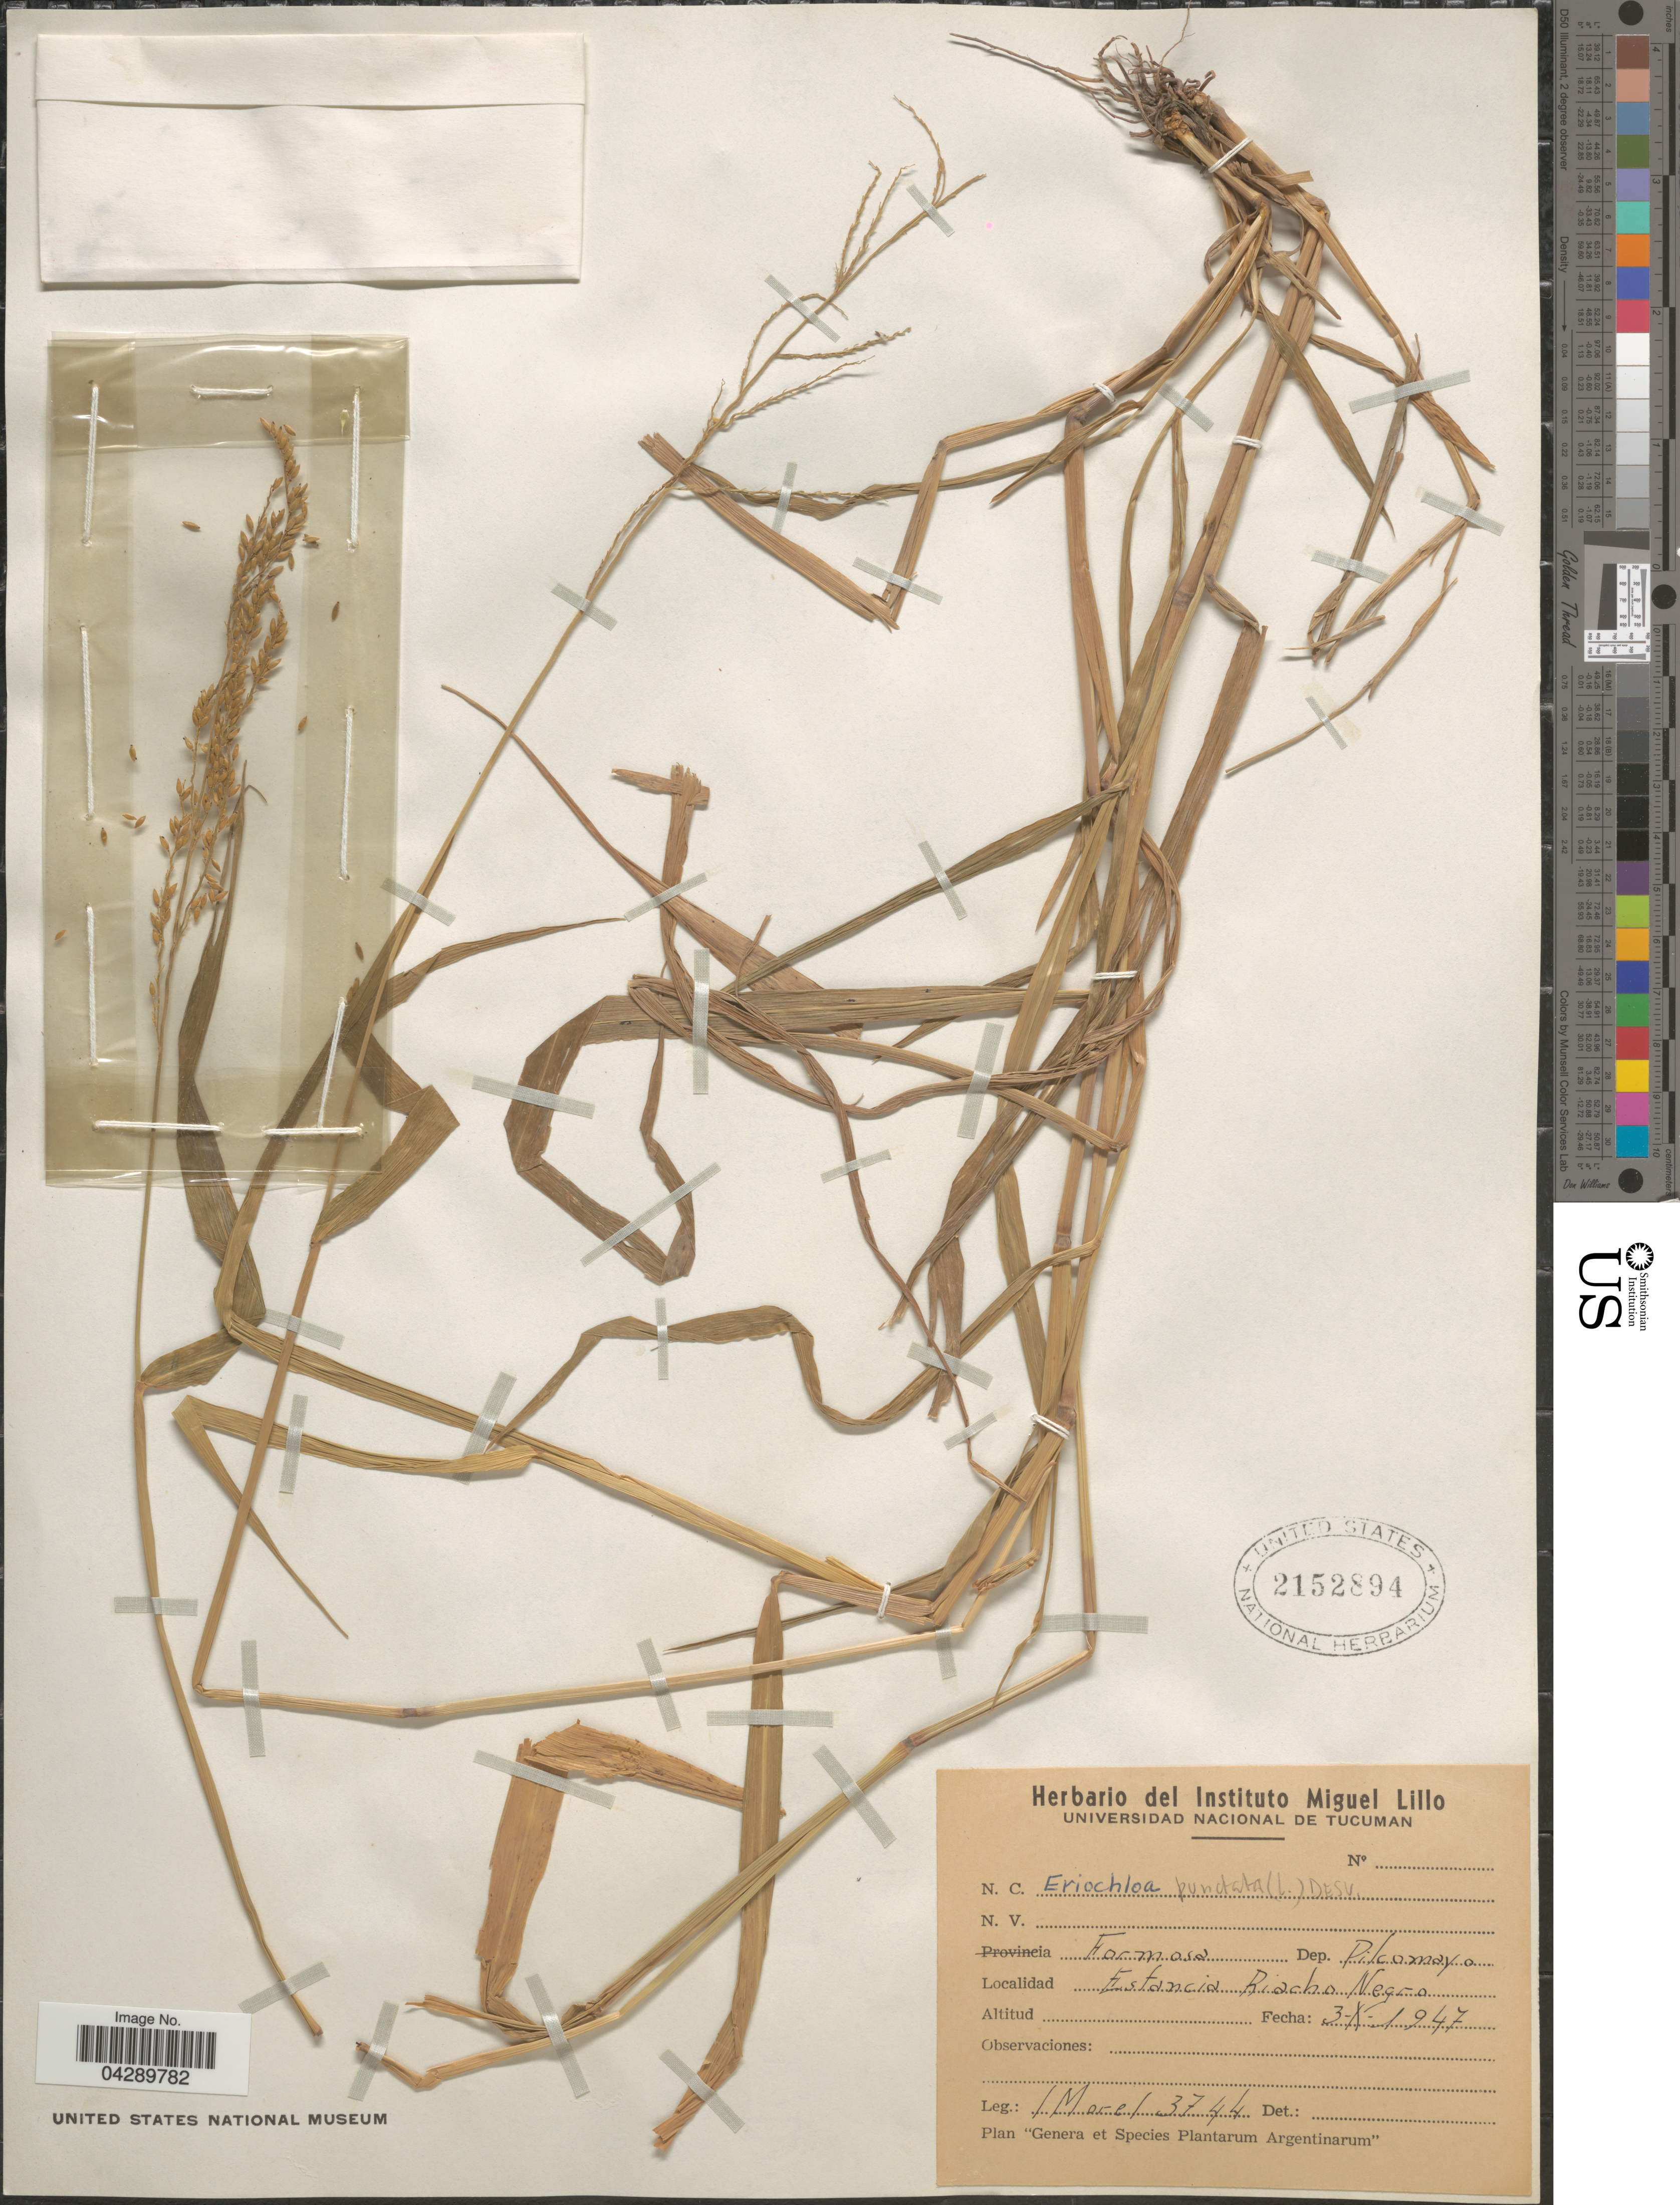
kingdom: Plantae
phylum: Tracheophyta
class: Liliopsida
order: Poales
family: Poaceae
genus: Eriochloa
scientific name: Eriochloa sp.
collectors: I. Morel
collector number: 3744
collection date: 1947-10-03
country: Argentina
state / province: Formosa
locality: Dep. Pilcomayo. Estancia Riacho Negro.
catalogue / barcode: US 2152894